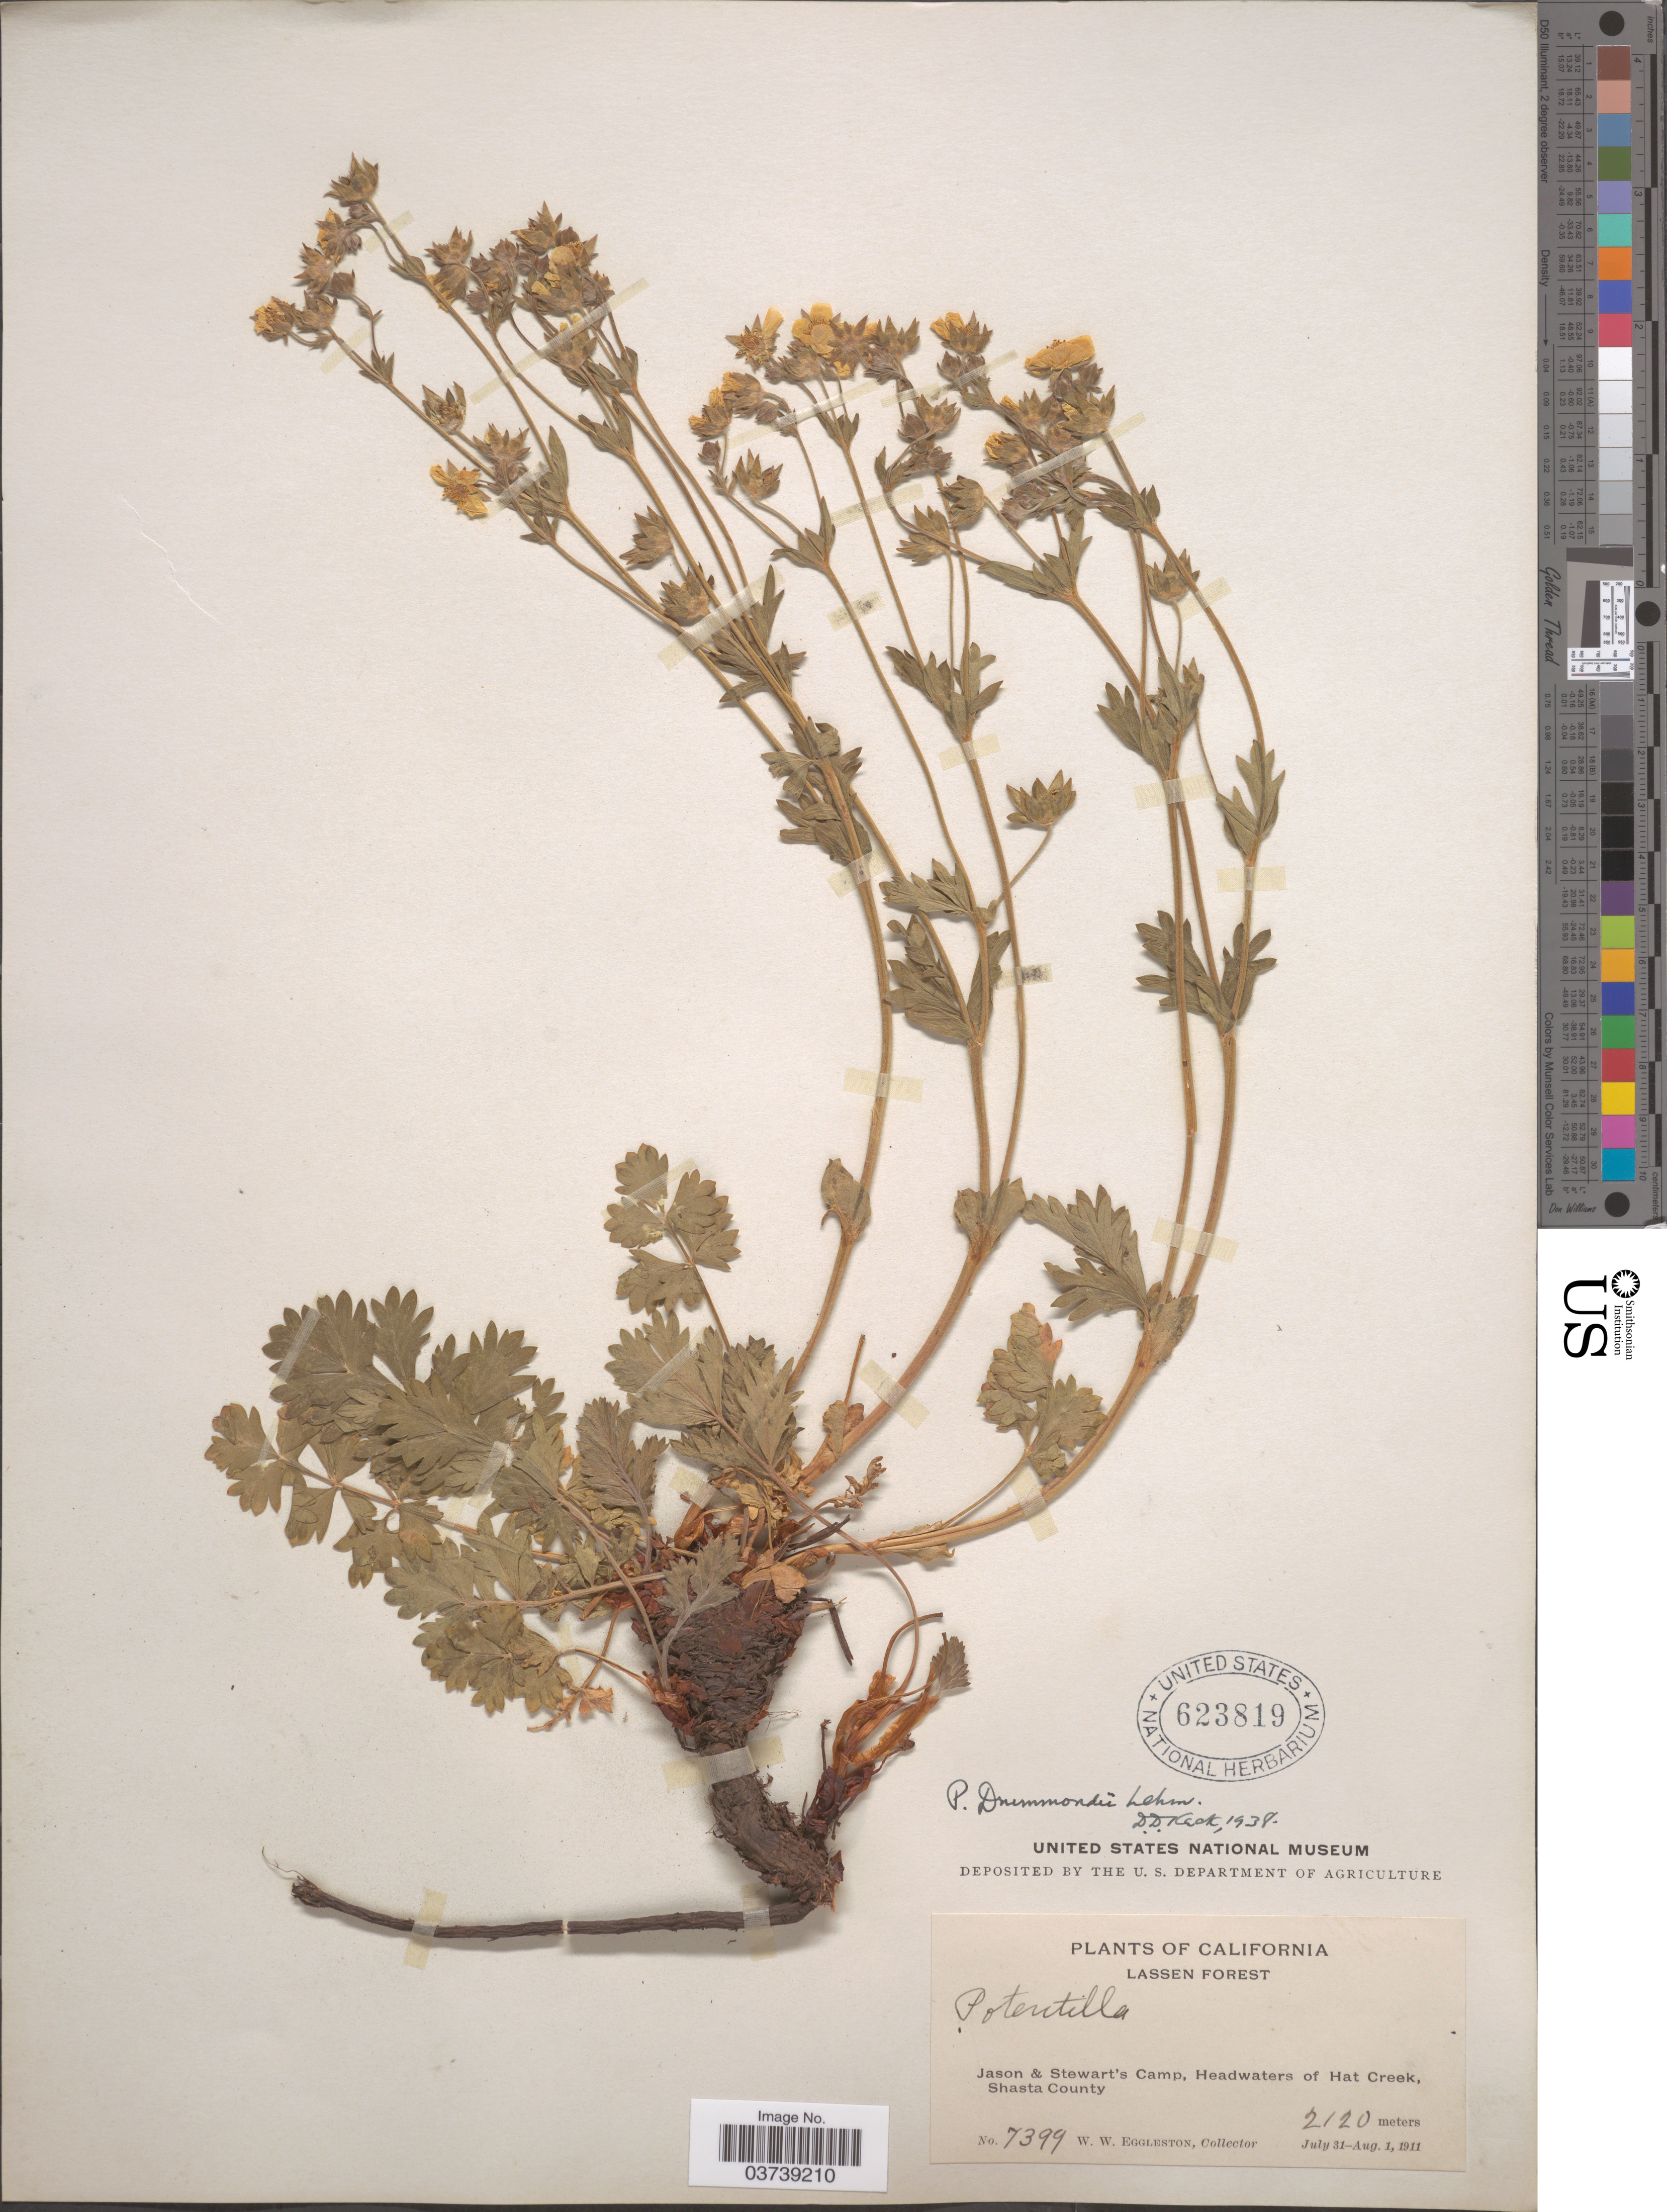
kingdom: Plantae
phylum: Tracheophyta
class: Magnoliopsida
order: Rosales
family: Rosaceae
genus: Potentilla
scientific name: Potentilla drummondii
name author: Lehm.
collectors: W. W. Eggleston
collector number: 7399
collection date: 1911-07-31/1911-08-01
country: United States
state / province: California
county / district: Shasta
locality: Lassen Forest. Jason & Stewart's Camp, Headwaters of Hat Creek, Shasta County.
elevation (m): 2120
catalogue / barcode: US 623819